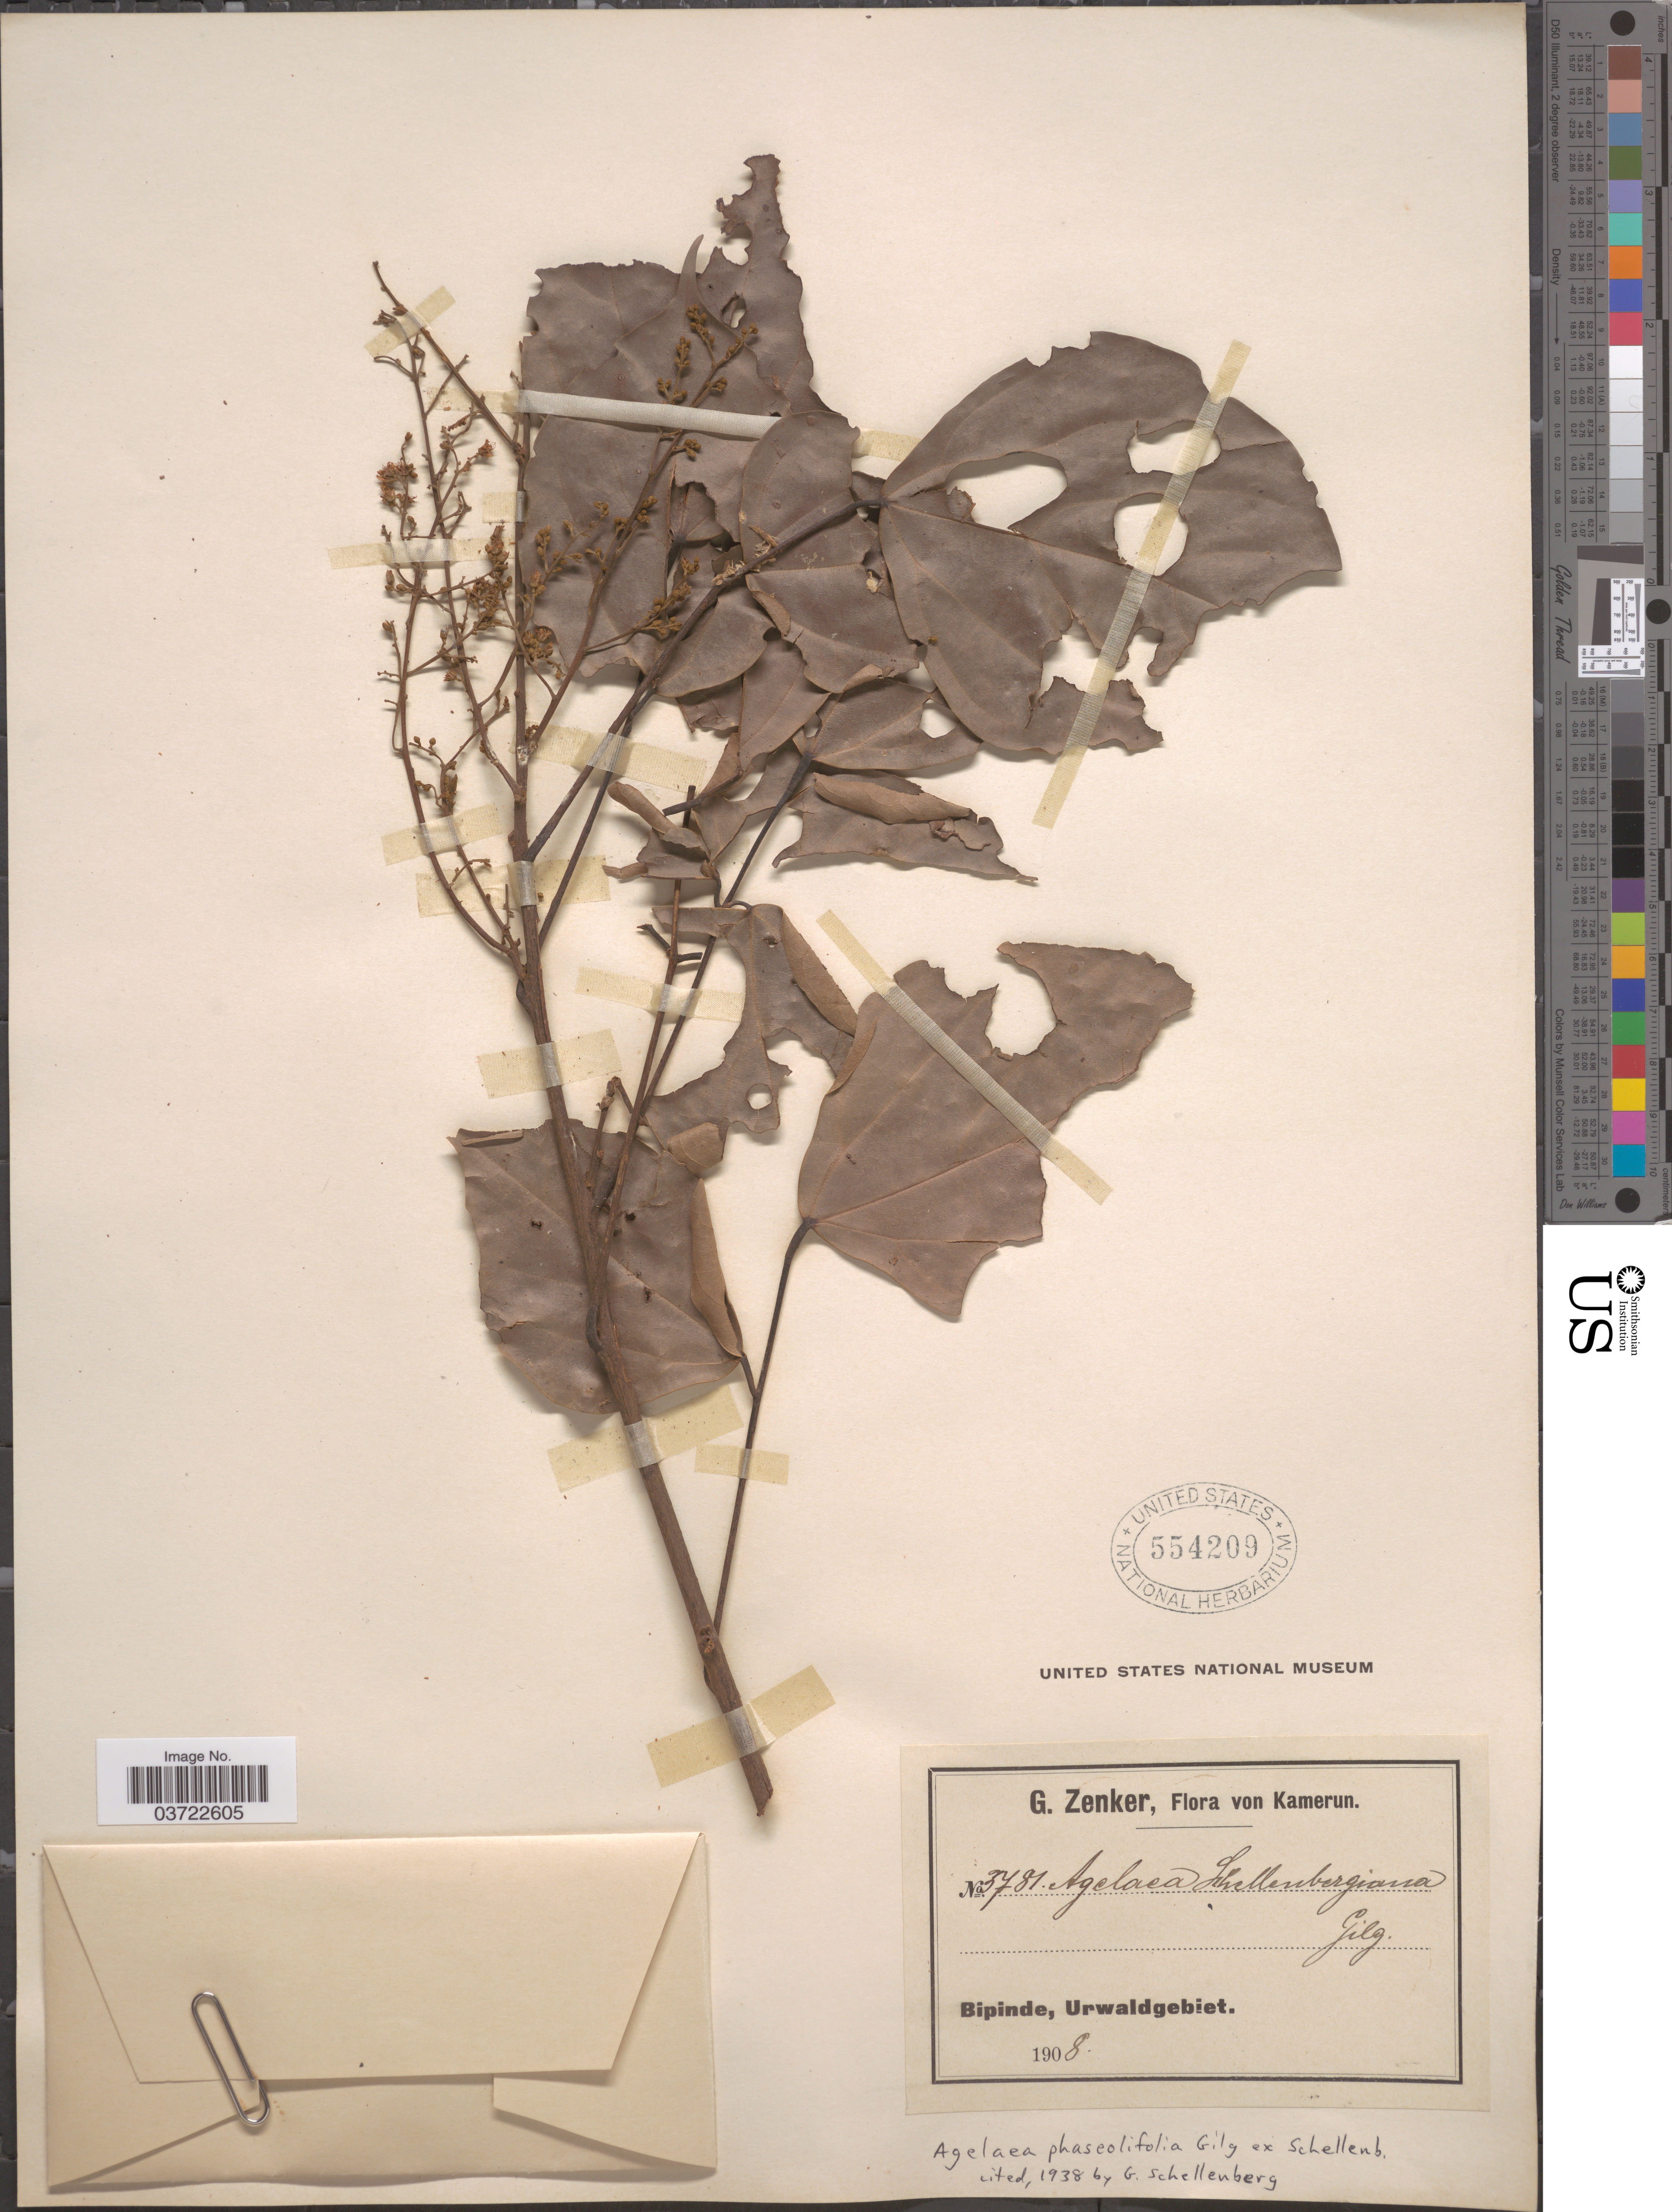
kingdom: Plantae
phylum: Tracheophyta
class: Magnoliopsida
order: Oxalidales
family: Connaraceae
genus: Agelaea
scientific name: Agelaea pentagyna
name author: (Lam.) Baill.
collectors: G. A. Zenker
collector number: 3781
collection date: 1908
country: Cameroon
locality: Kamerun. Bipinde, Urwaldgebiet.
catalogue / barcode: US 554209